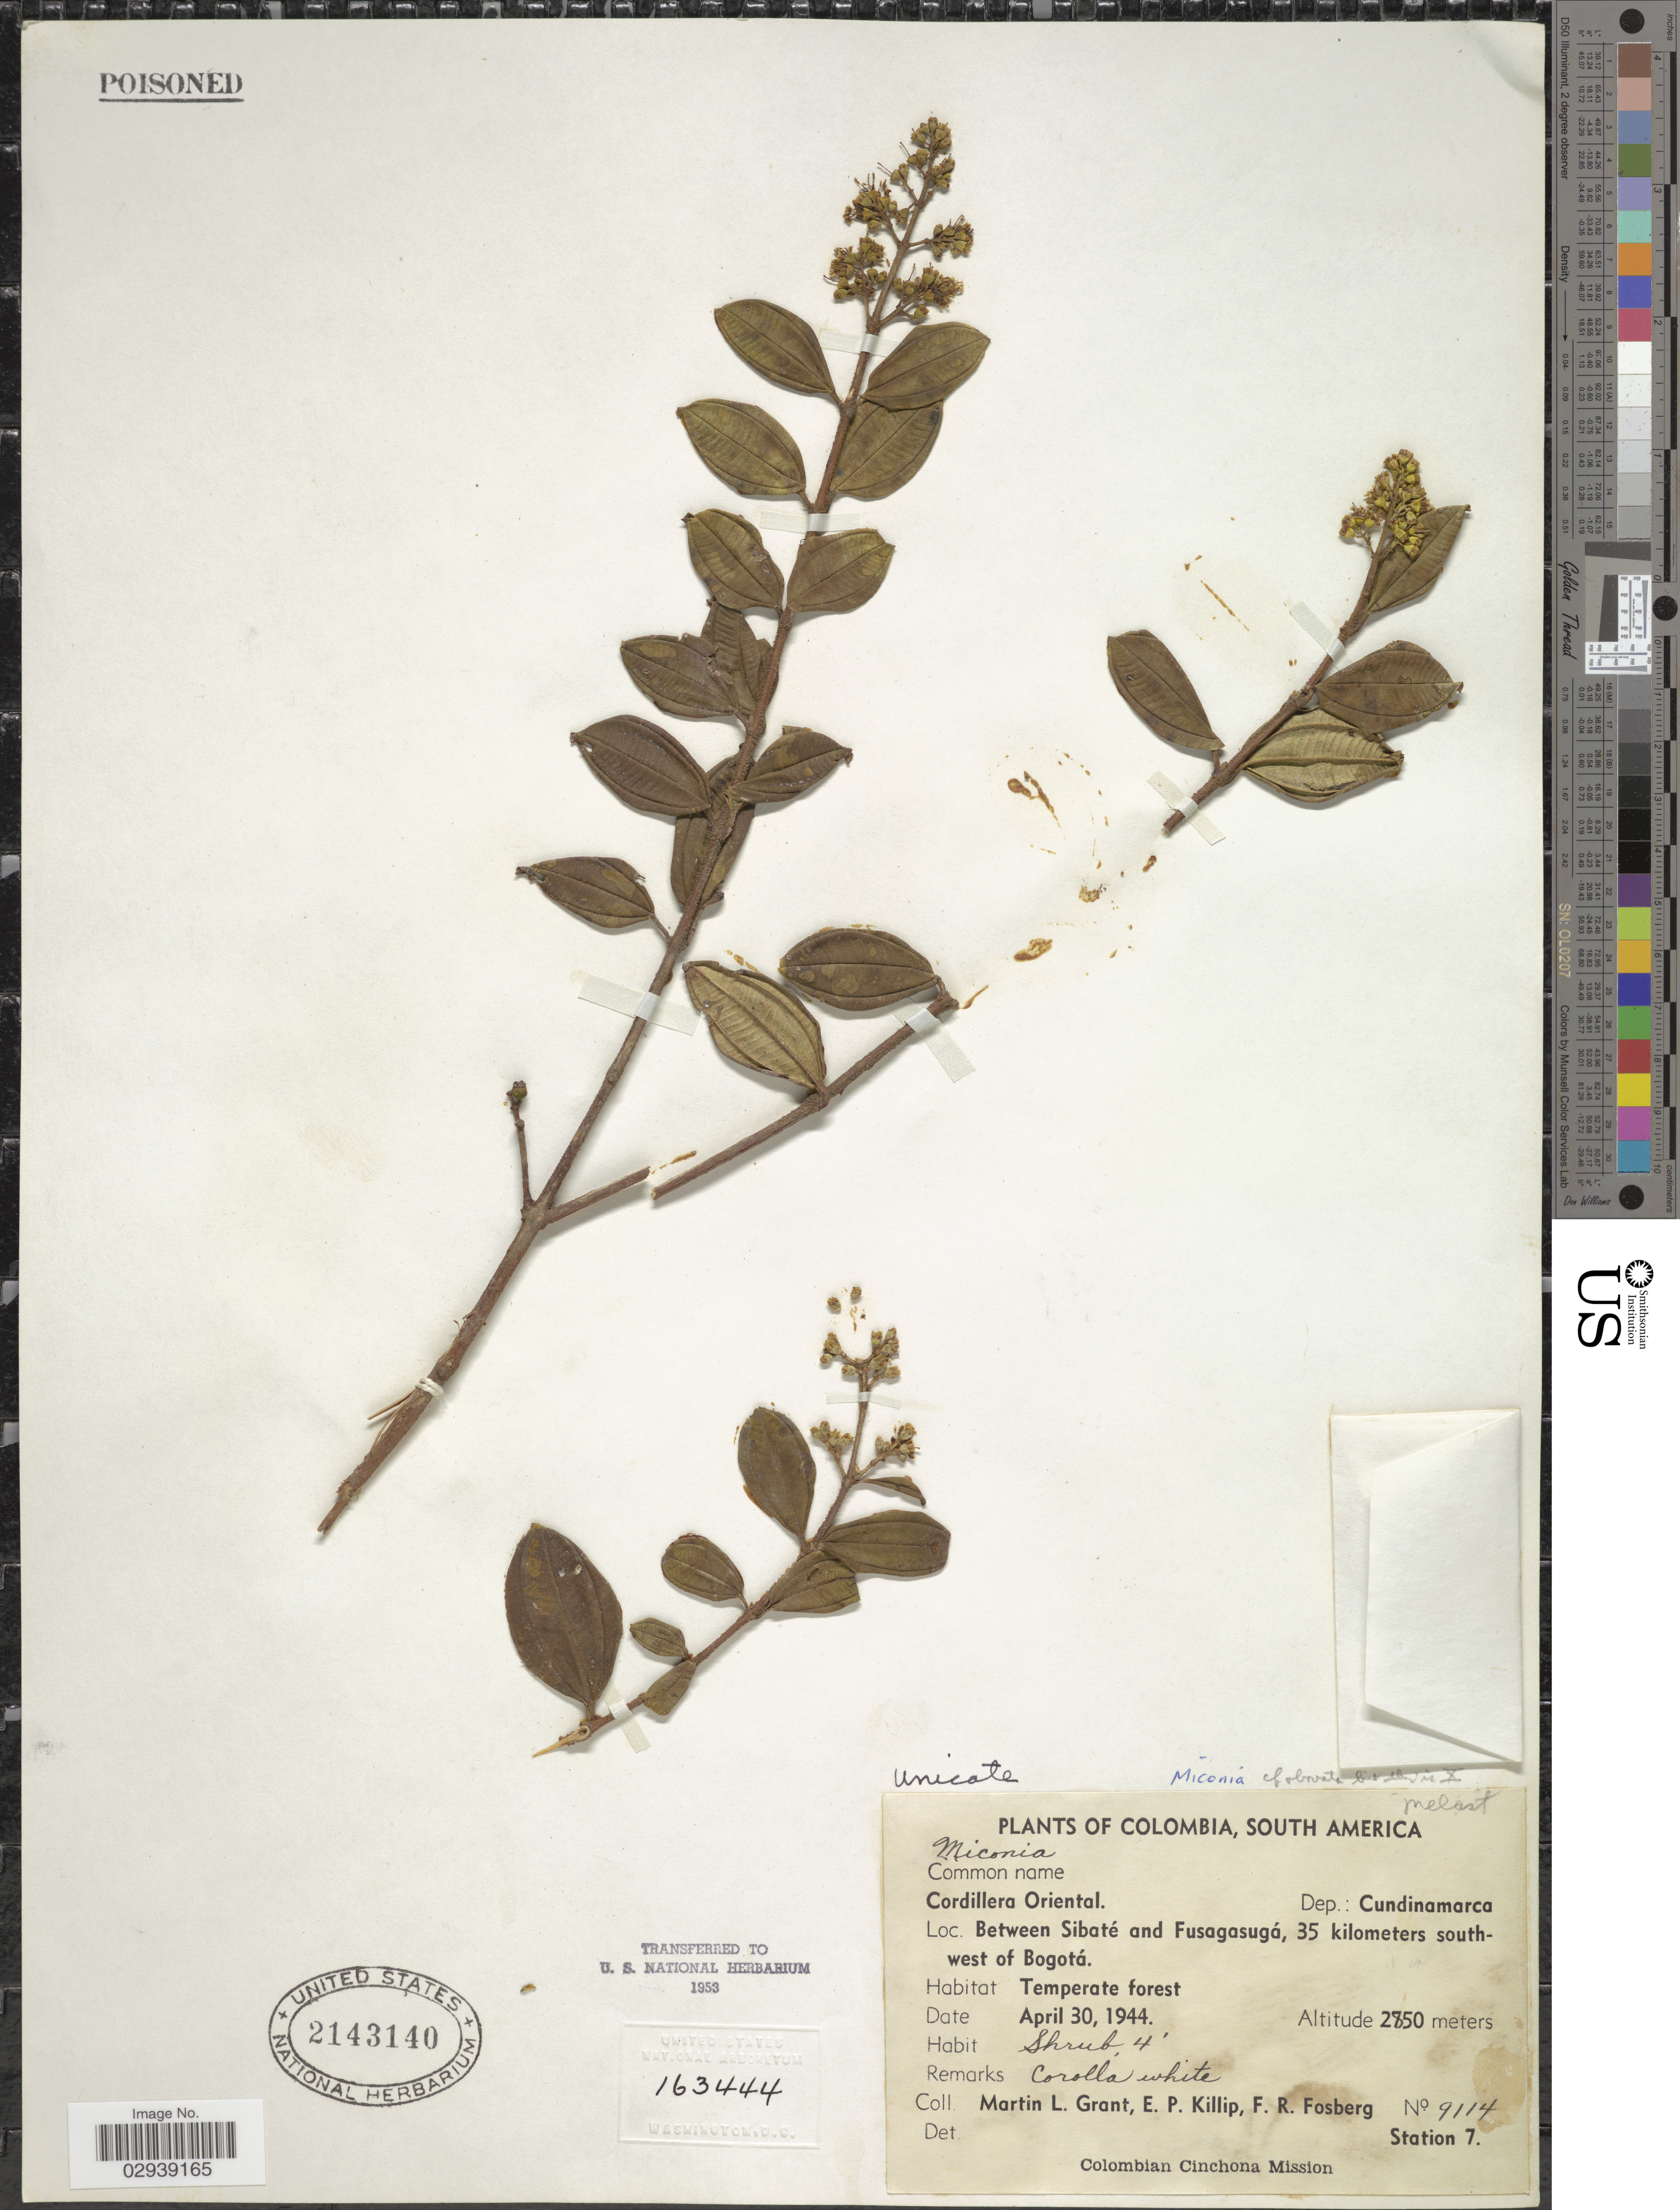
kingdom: Plantae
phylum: Tracheophyta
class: Magnoliopsida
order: Myrtales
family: Melastomataceae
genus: Miconia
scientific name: Miconia elaeoides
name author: Naudin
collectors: M. L. Grant, E. P. Killip & F. R. Fosberg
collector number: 9114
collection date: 1944-04-30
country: Colombia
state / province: Cundinamarca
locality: Cordillera Oriental. Dep.: Cundinamarca. Between Sibaté and Fusagasugá, 35 kilometers southwest of Bogotá.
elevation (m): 2750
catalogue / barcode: US 2143140